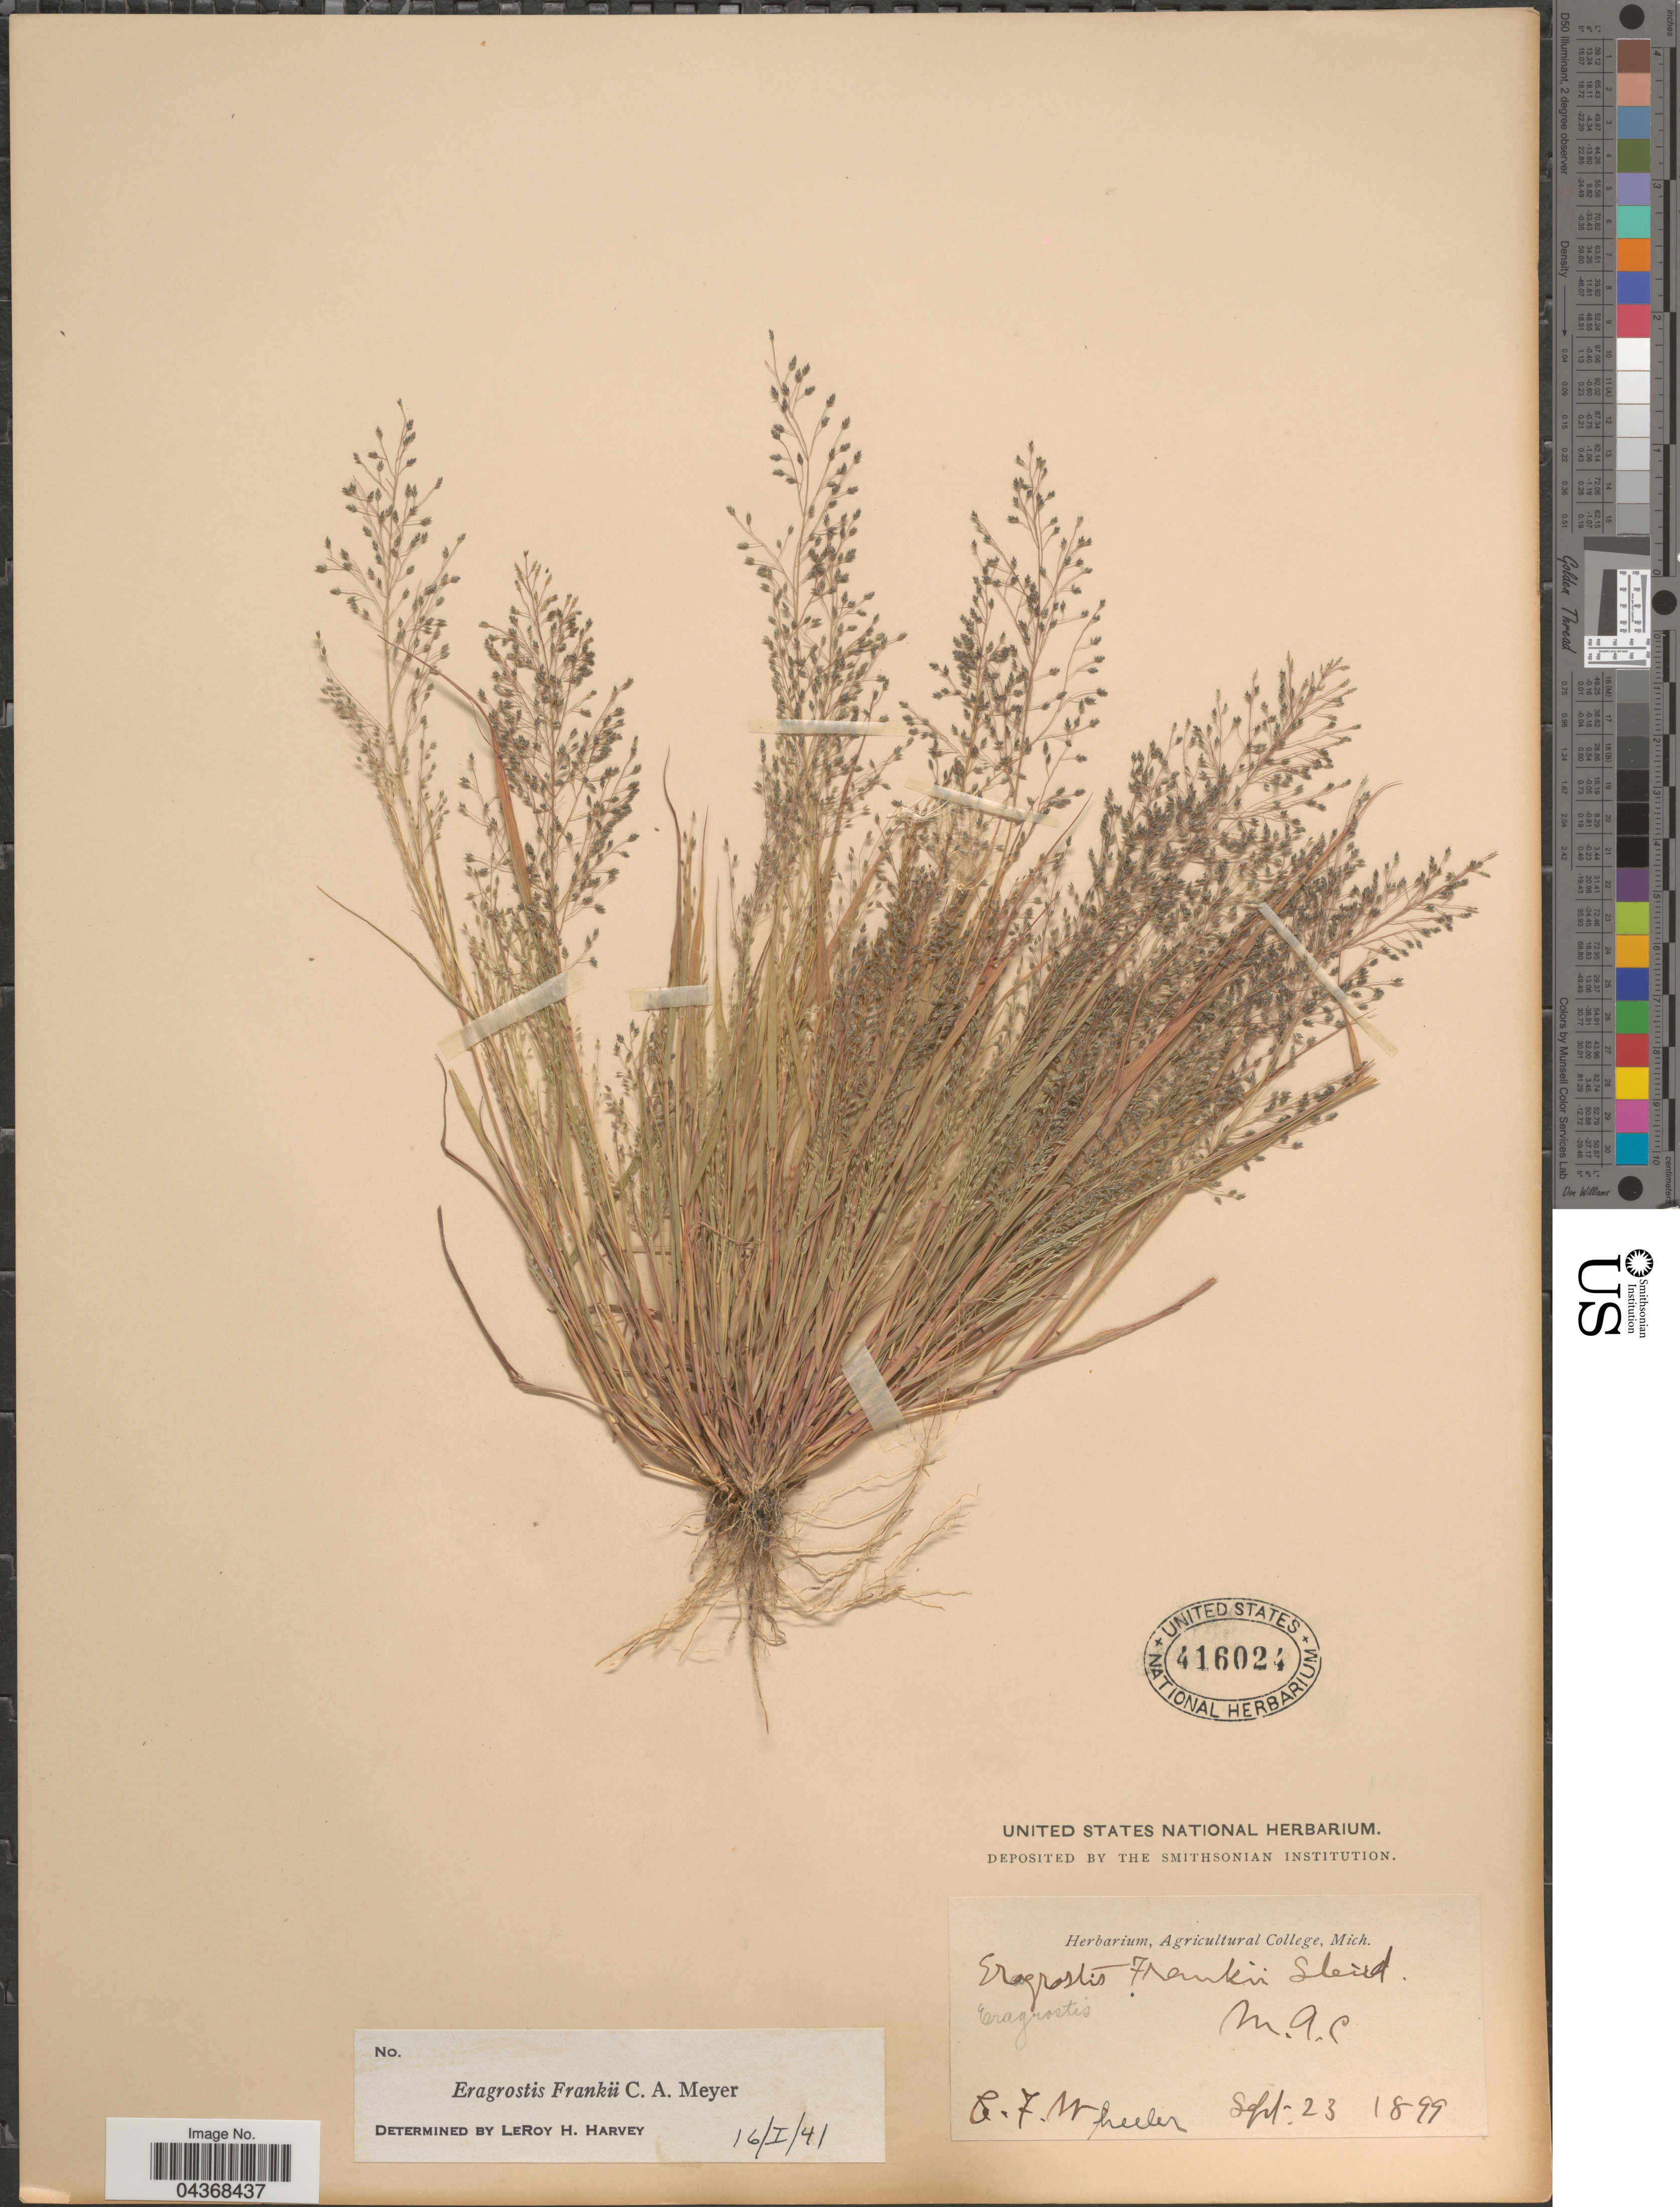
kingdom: Plantae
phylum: Tracheophyta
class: Liliopsida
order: Poales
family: Poaceae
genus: Eragrostis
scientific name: Eragrostis frankii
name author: C.A. Mey. ex Steud.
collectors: C. Wheeler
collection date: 1899-09-23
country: United States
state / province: Michigan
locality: M.A.C.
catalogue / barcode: US 416024